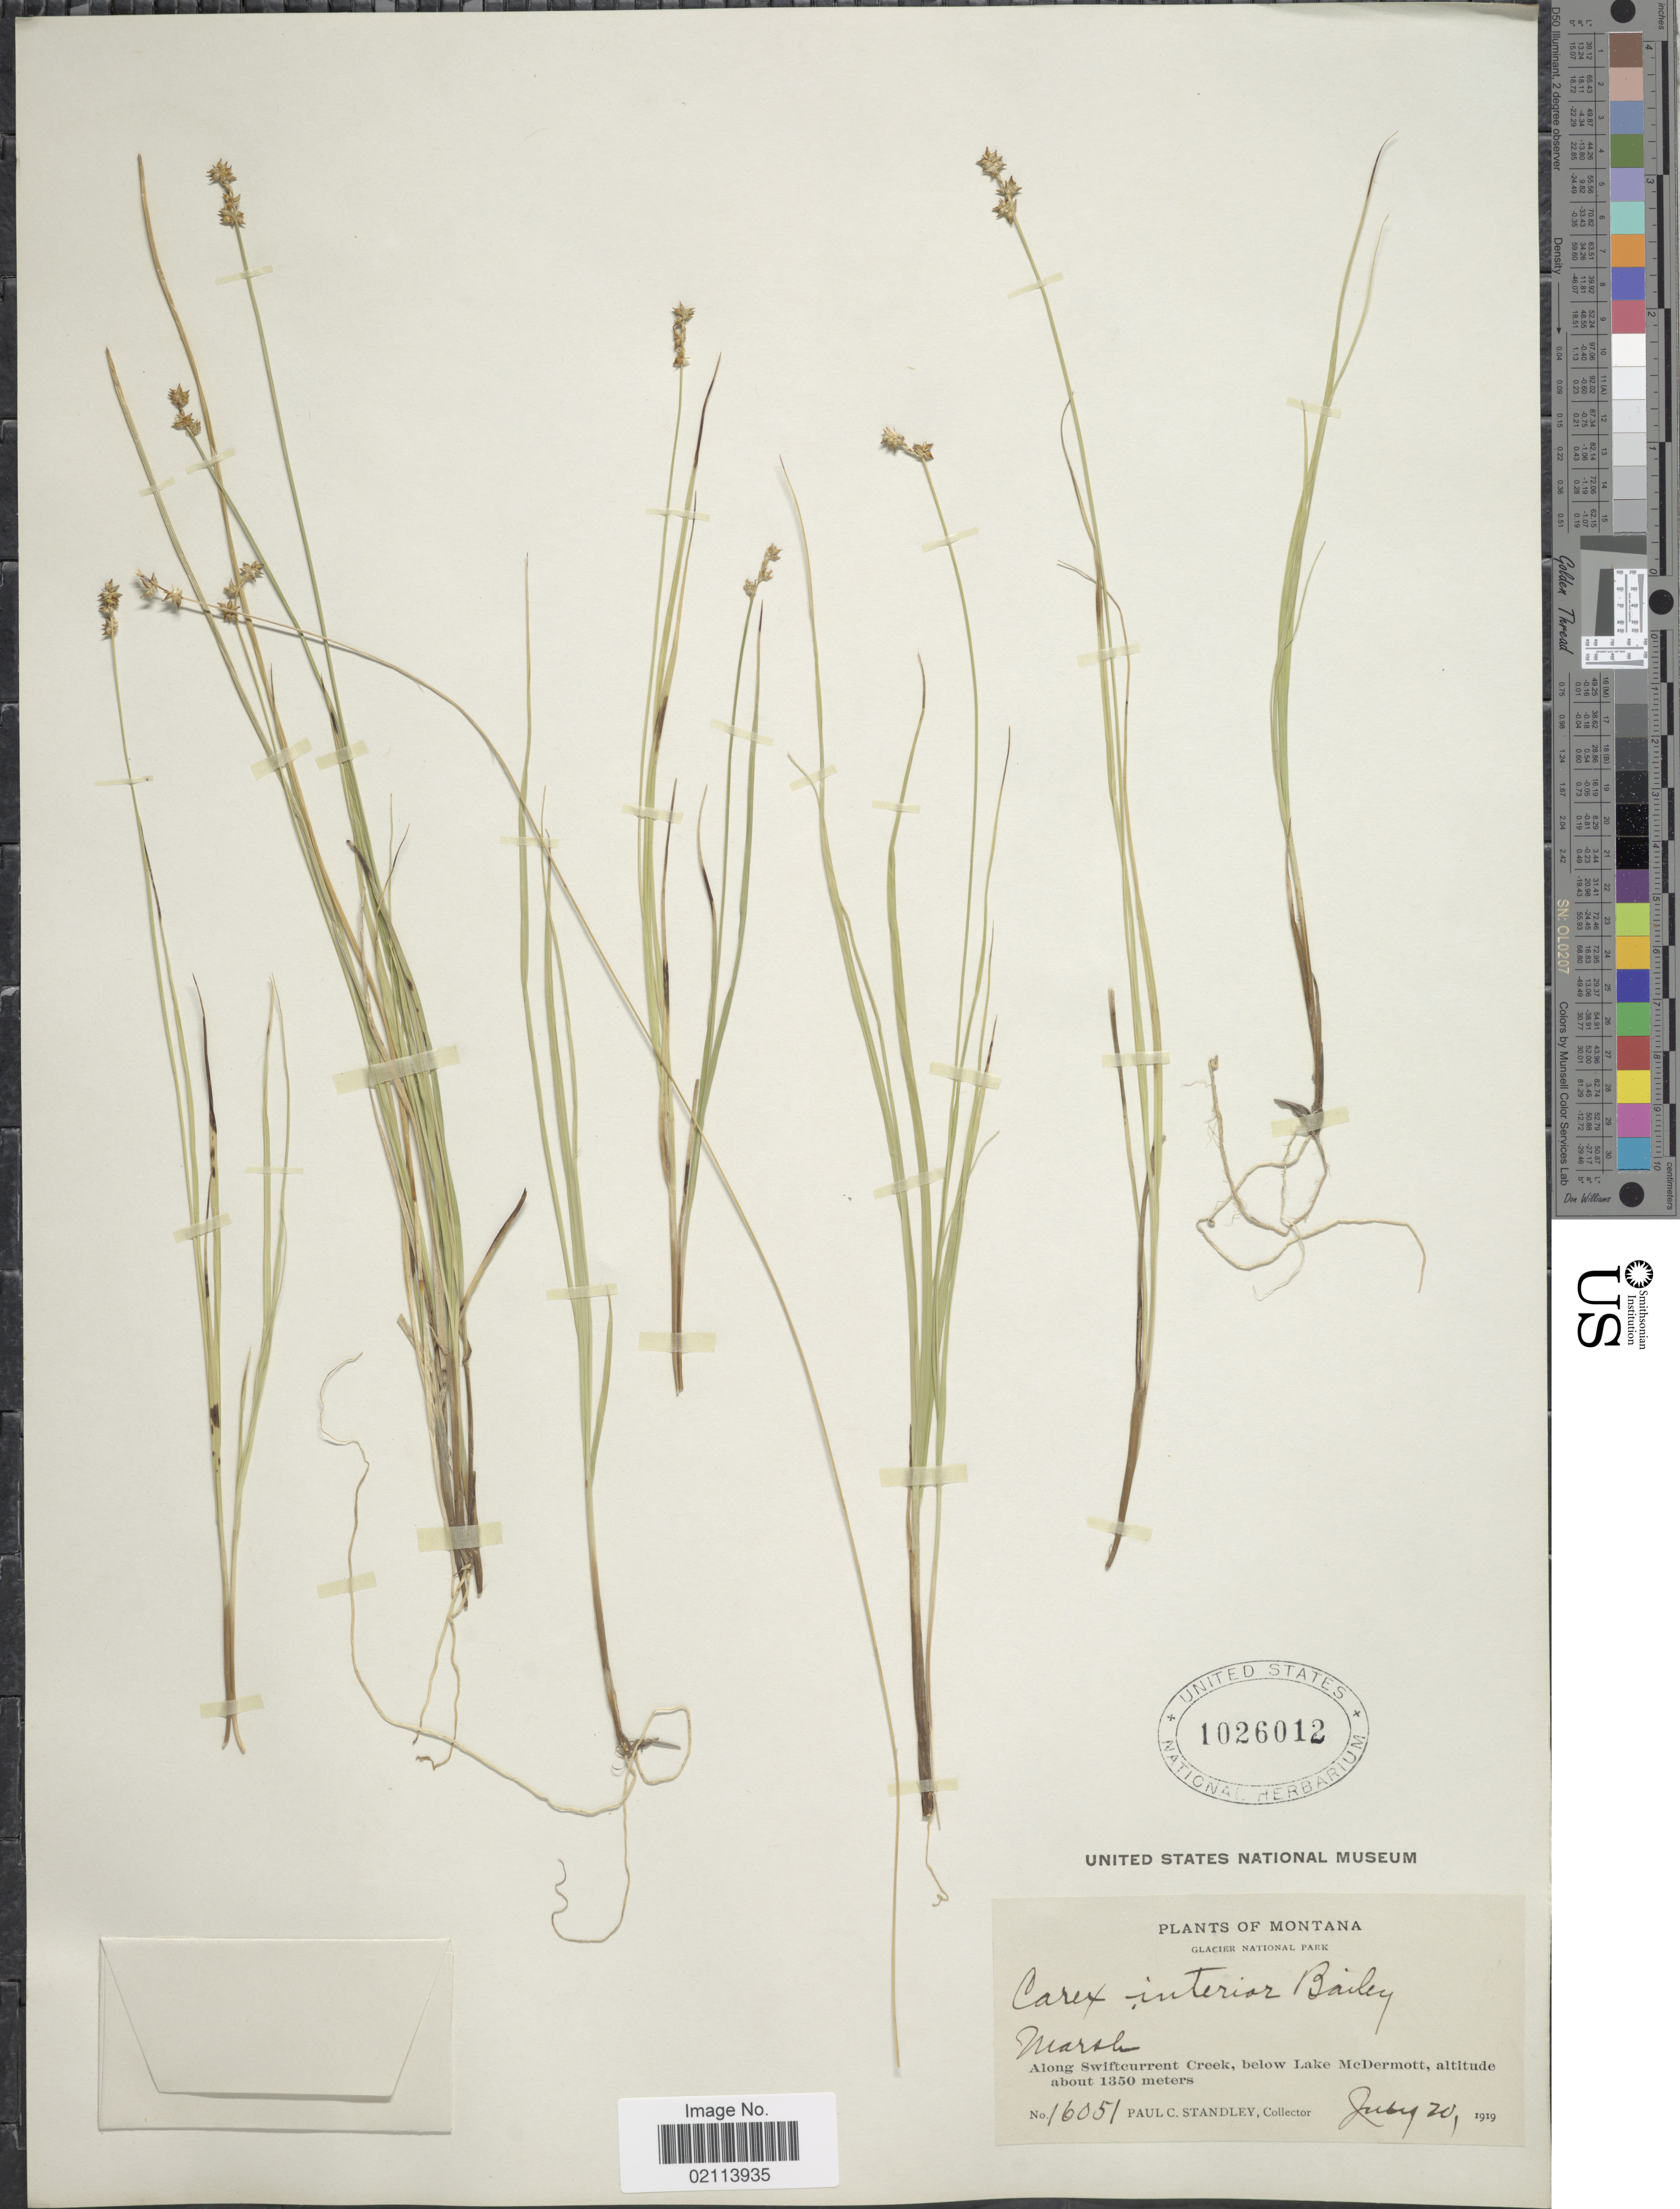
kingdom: Plantae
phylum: Tracheophyta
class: Liliopsida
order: Poales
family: Cyperaceae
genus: Carex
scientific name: Carex interior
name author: L.H. Bailey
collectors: P. C. Standley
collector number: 16051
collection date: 1919-07-20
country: United States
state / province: Montana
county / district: Glacier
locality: Glacier National Park, Marsh, Along Swiftcurrent Creek, below Lake McDermott.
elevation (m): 1350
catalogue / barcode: US 1026012